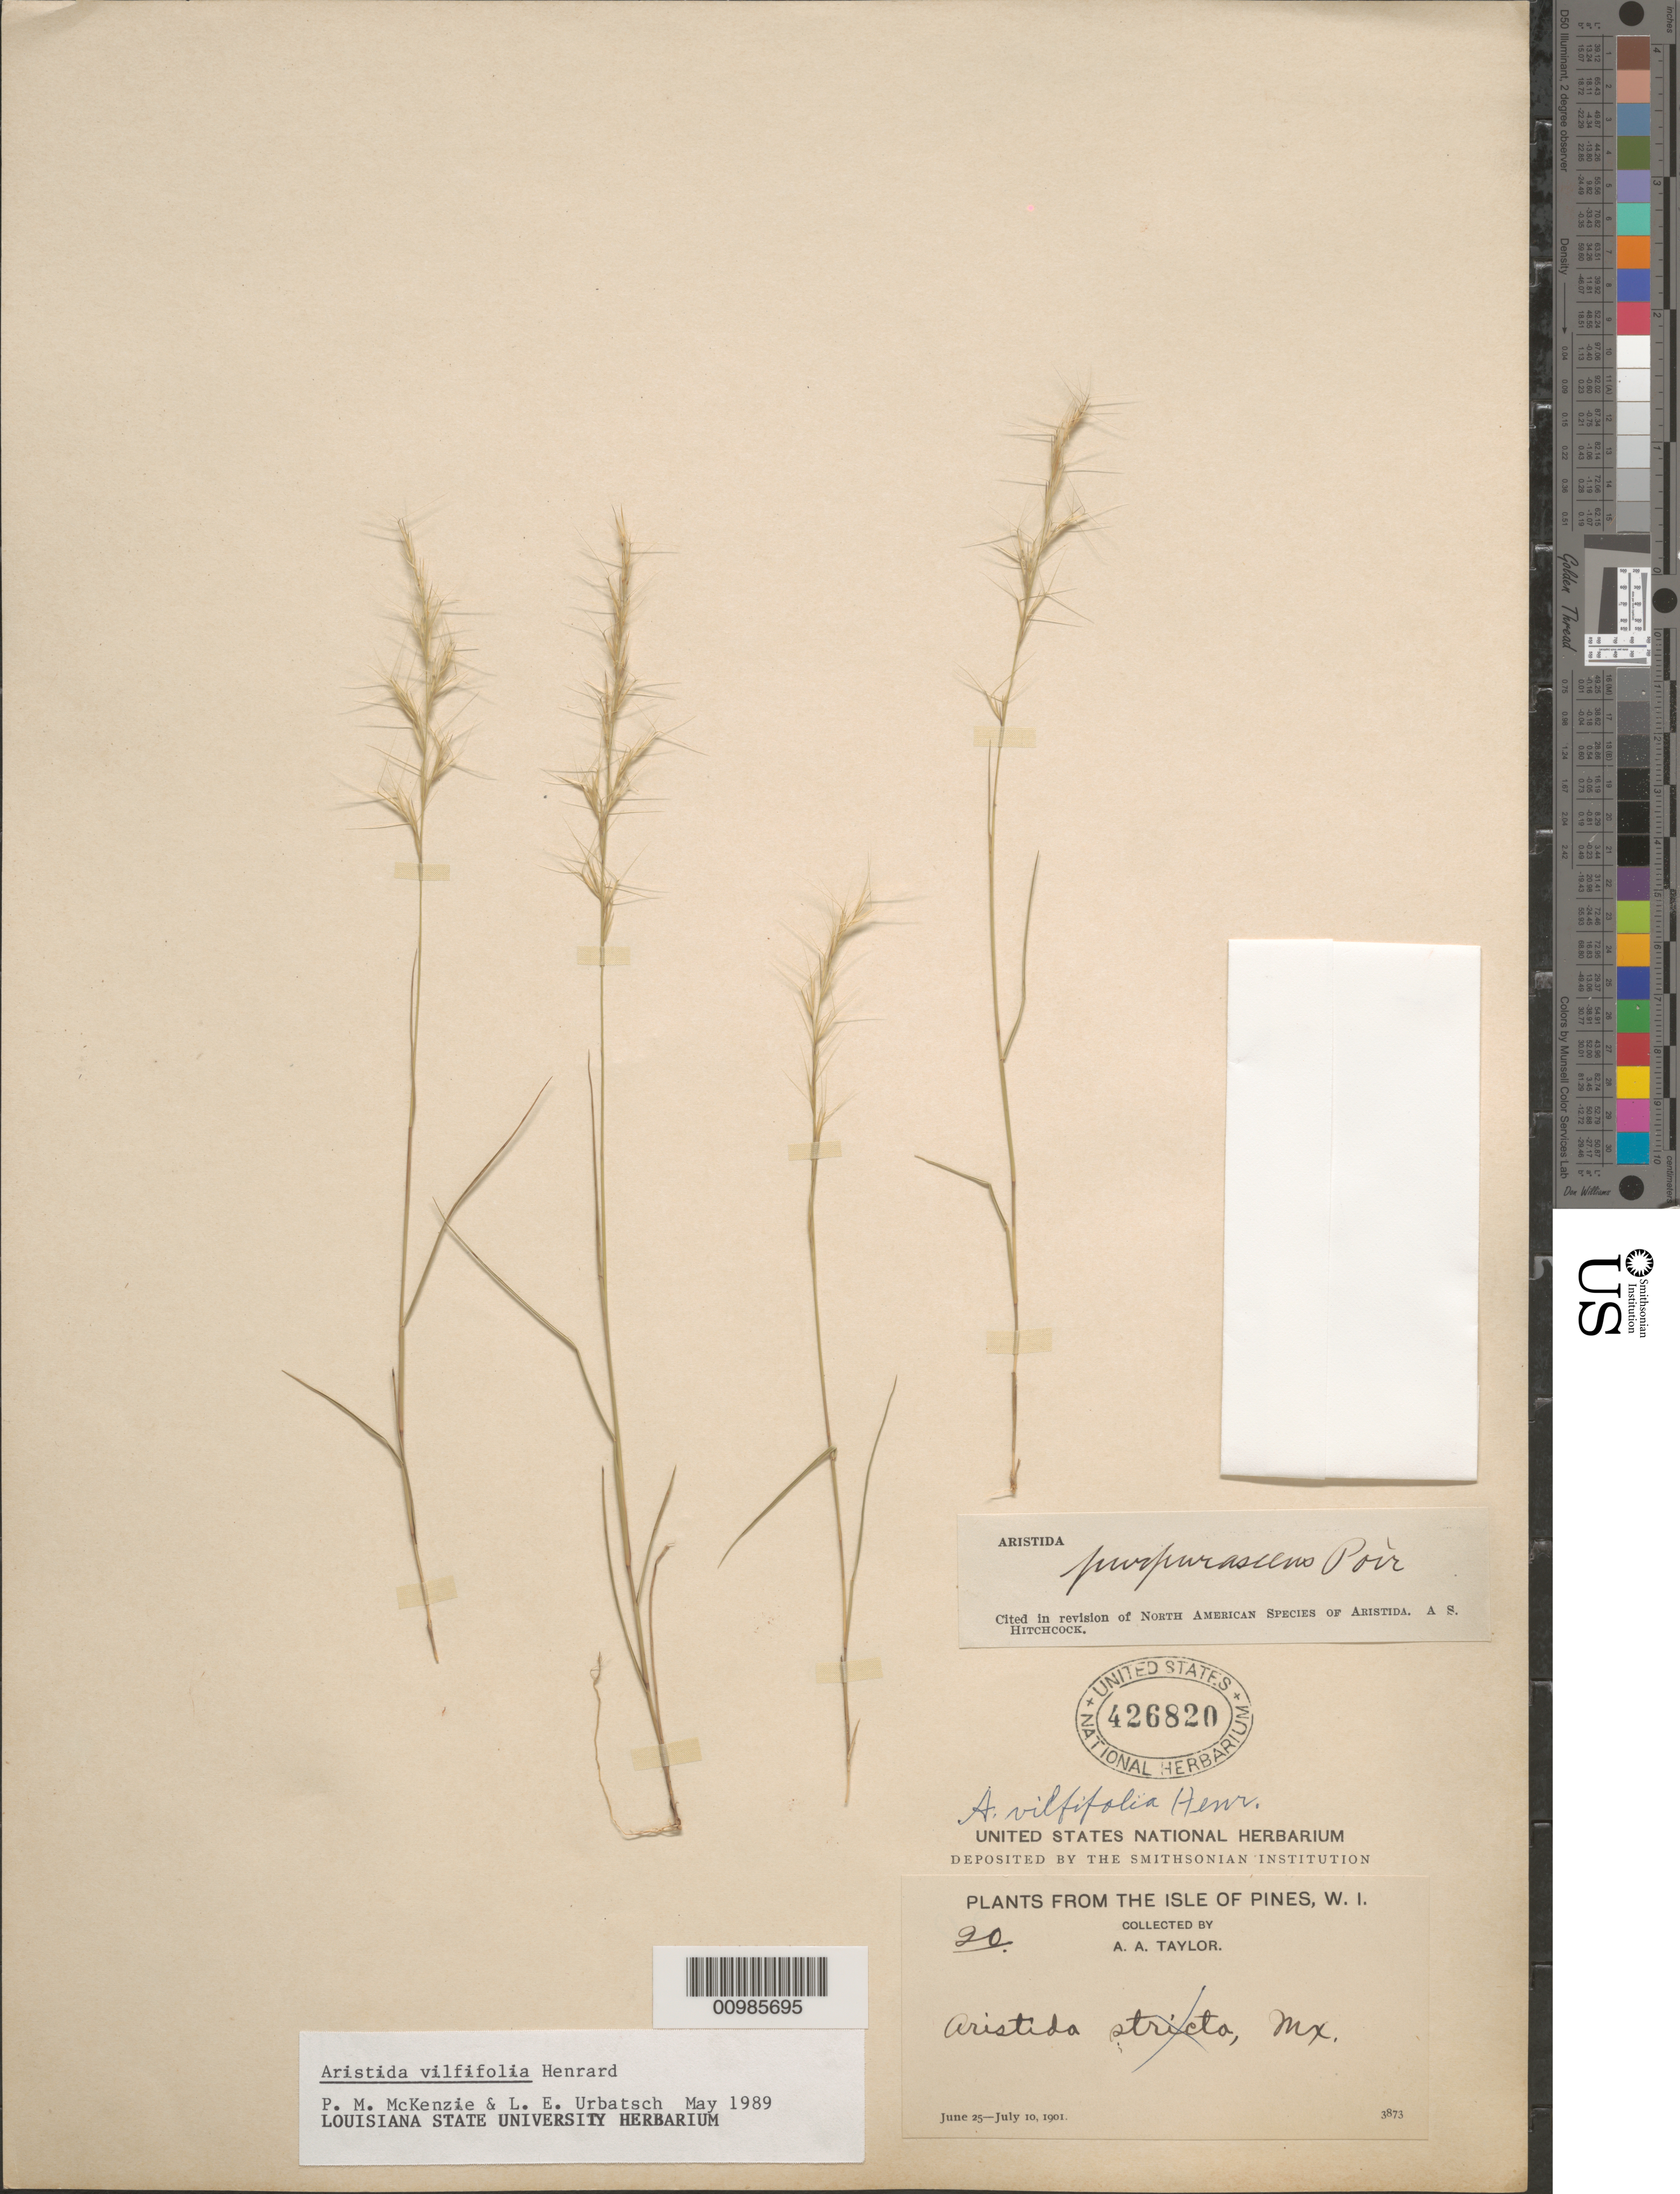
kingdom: Plantae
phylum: Tracheophyta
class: Liliopsida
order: Poales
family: Poaceae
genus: Aristida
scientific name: Aristida vilfifolia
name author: Henr.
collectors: A. A. Taylor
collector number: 20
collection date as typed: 25 Jun 1901 or10 Jul 1901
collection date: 1901-06-25 or 1901-07-10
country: Cuba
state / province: Isla de la Juventud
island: Isla de la Juventud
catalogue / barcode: US 426820